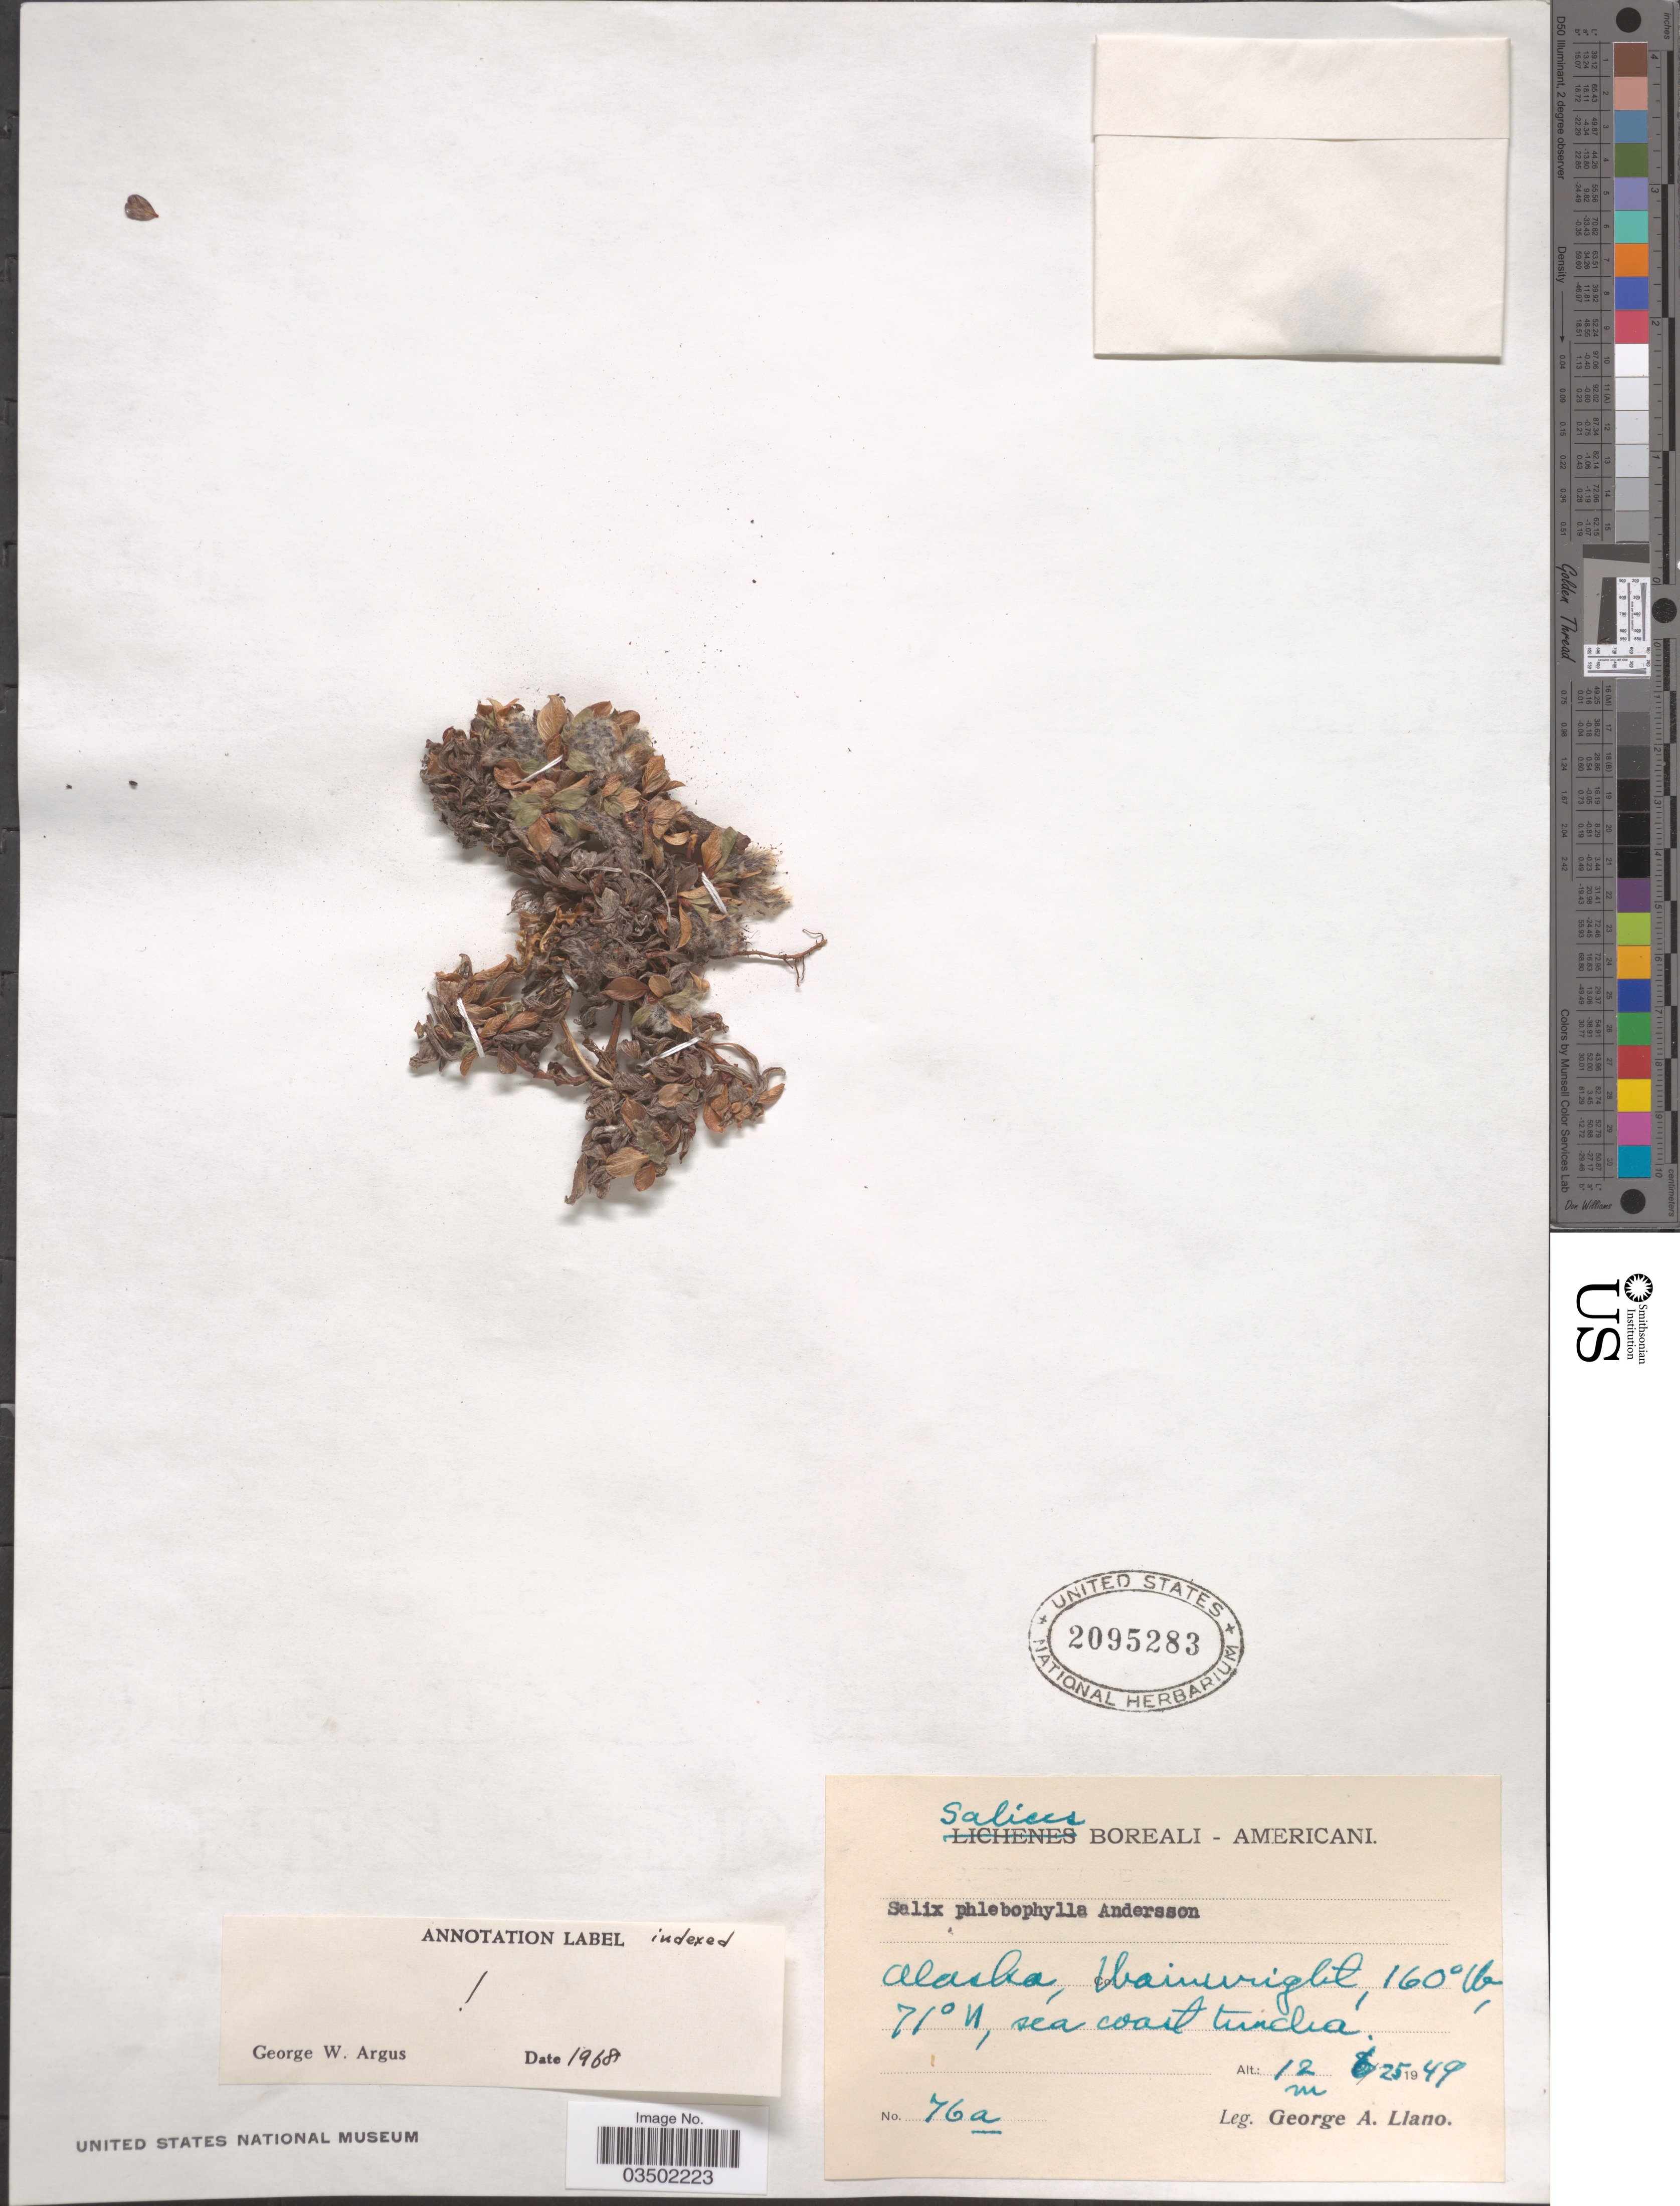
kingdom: Plantae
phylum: Tracheophyta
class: Magnoliopsida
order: Malpighiales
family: Salicaceae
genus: Salix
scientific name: Salix phlebophylla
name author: Andersson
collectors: G. Llano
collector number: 76a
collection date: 1949-06-25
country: United States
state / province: Alaska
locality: Wainwright, sea coast tundra.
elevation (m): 12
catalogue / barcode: US 2095283